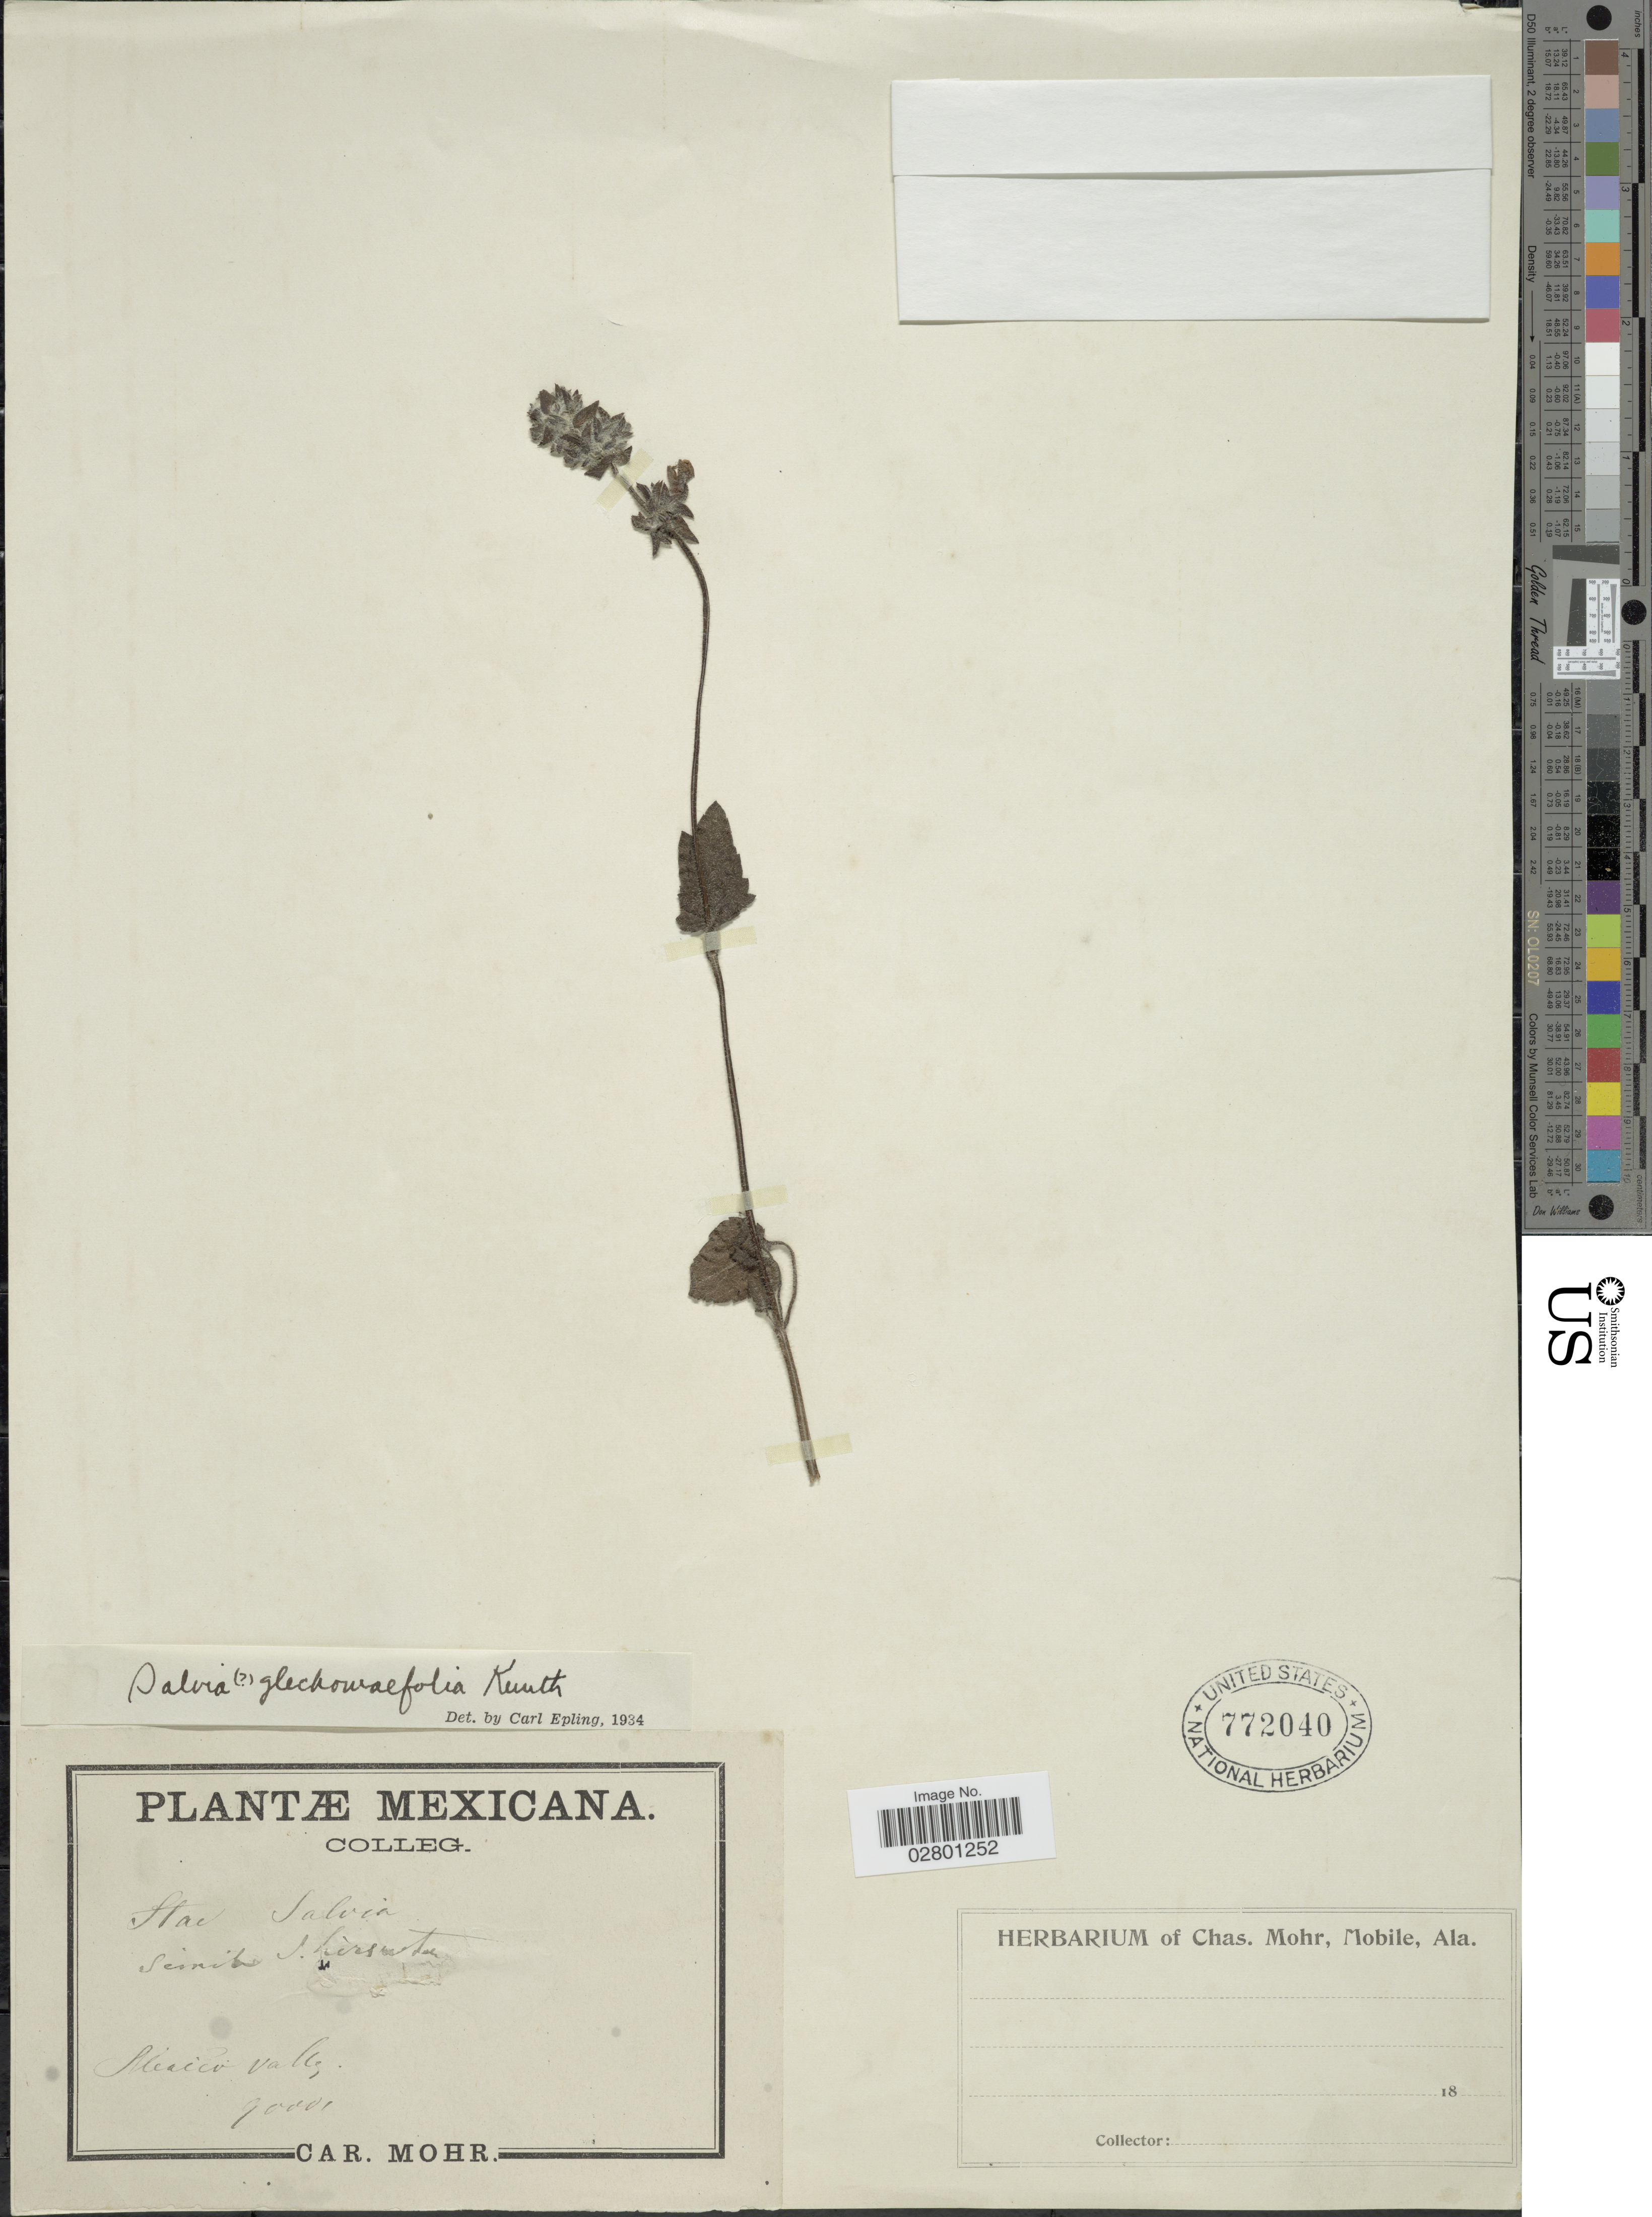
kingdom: Plantae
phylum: Tracheophyta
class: Magnoliopsida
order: Lamiales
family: Lamiaceae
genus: Salvia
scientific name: Salvia glechomaefolia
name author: Kunth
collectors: Mohr, C. T. (herbarium)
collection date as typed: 18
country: Mexico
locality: Mexicanæ. Mexico Valley.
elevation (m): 2743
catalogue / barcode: US 772040